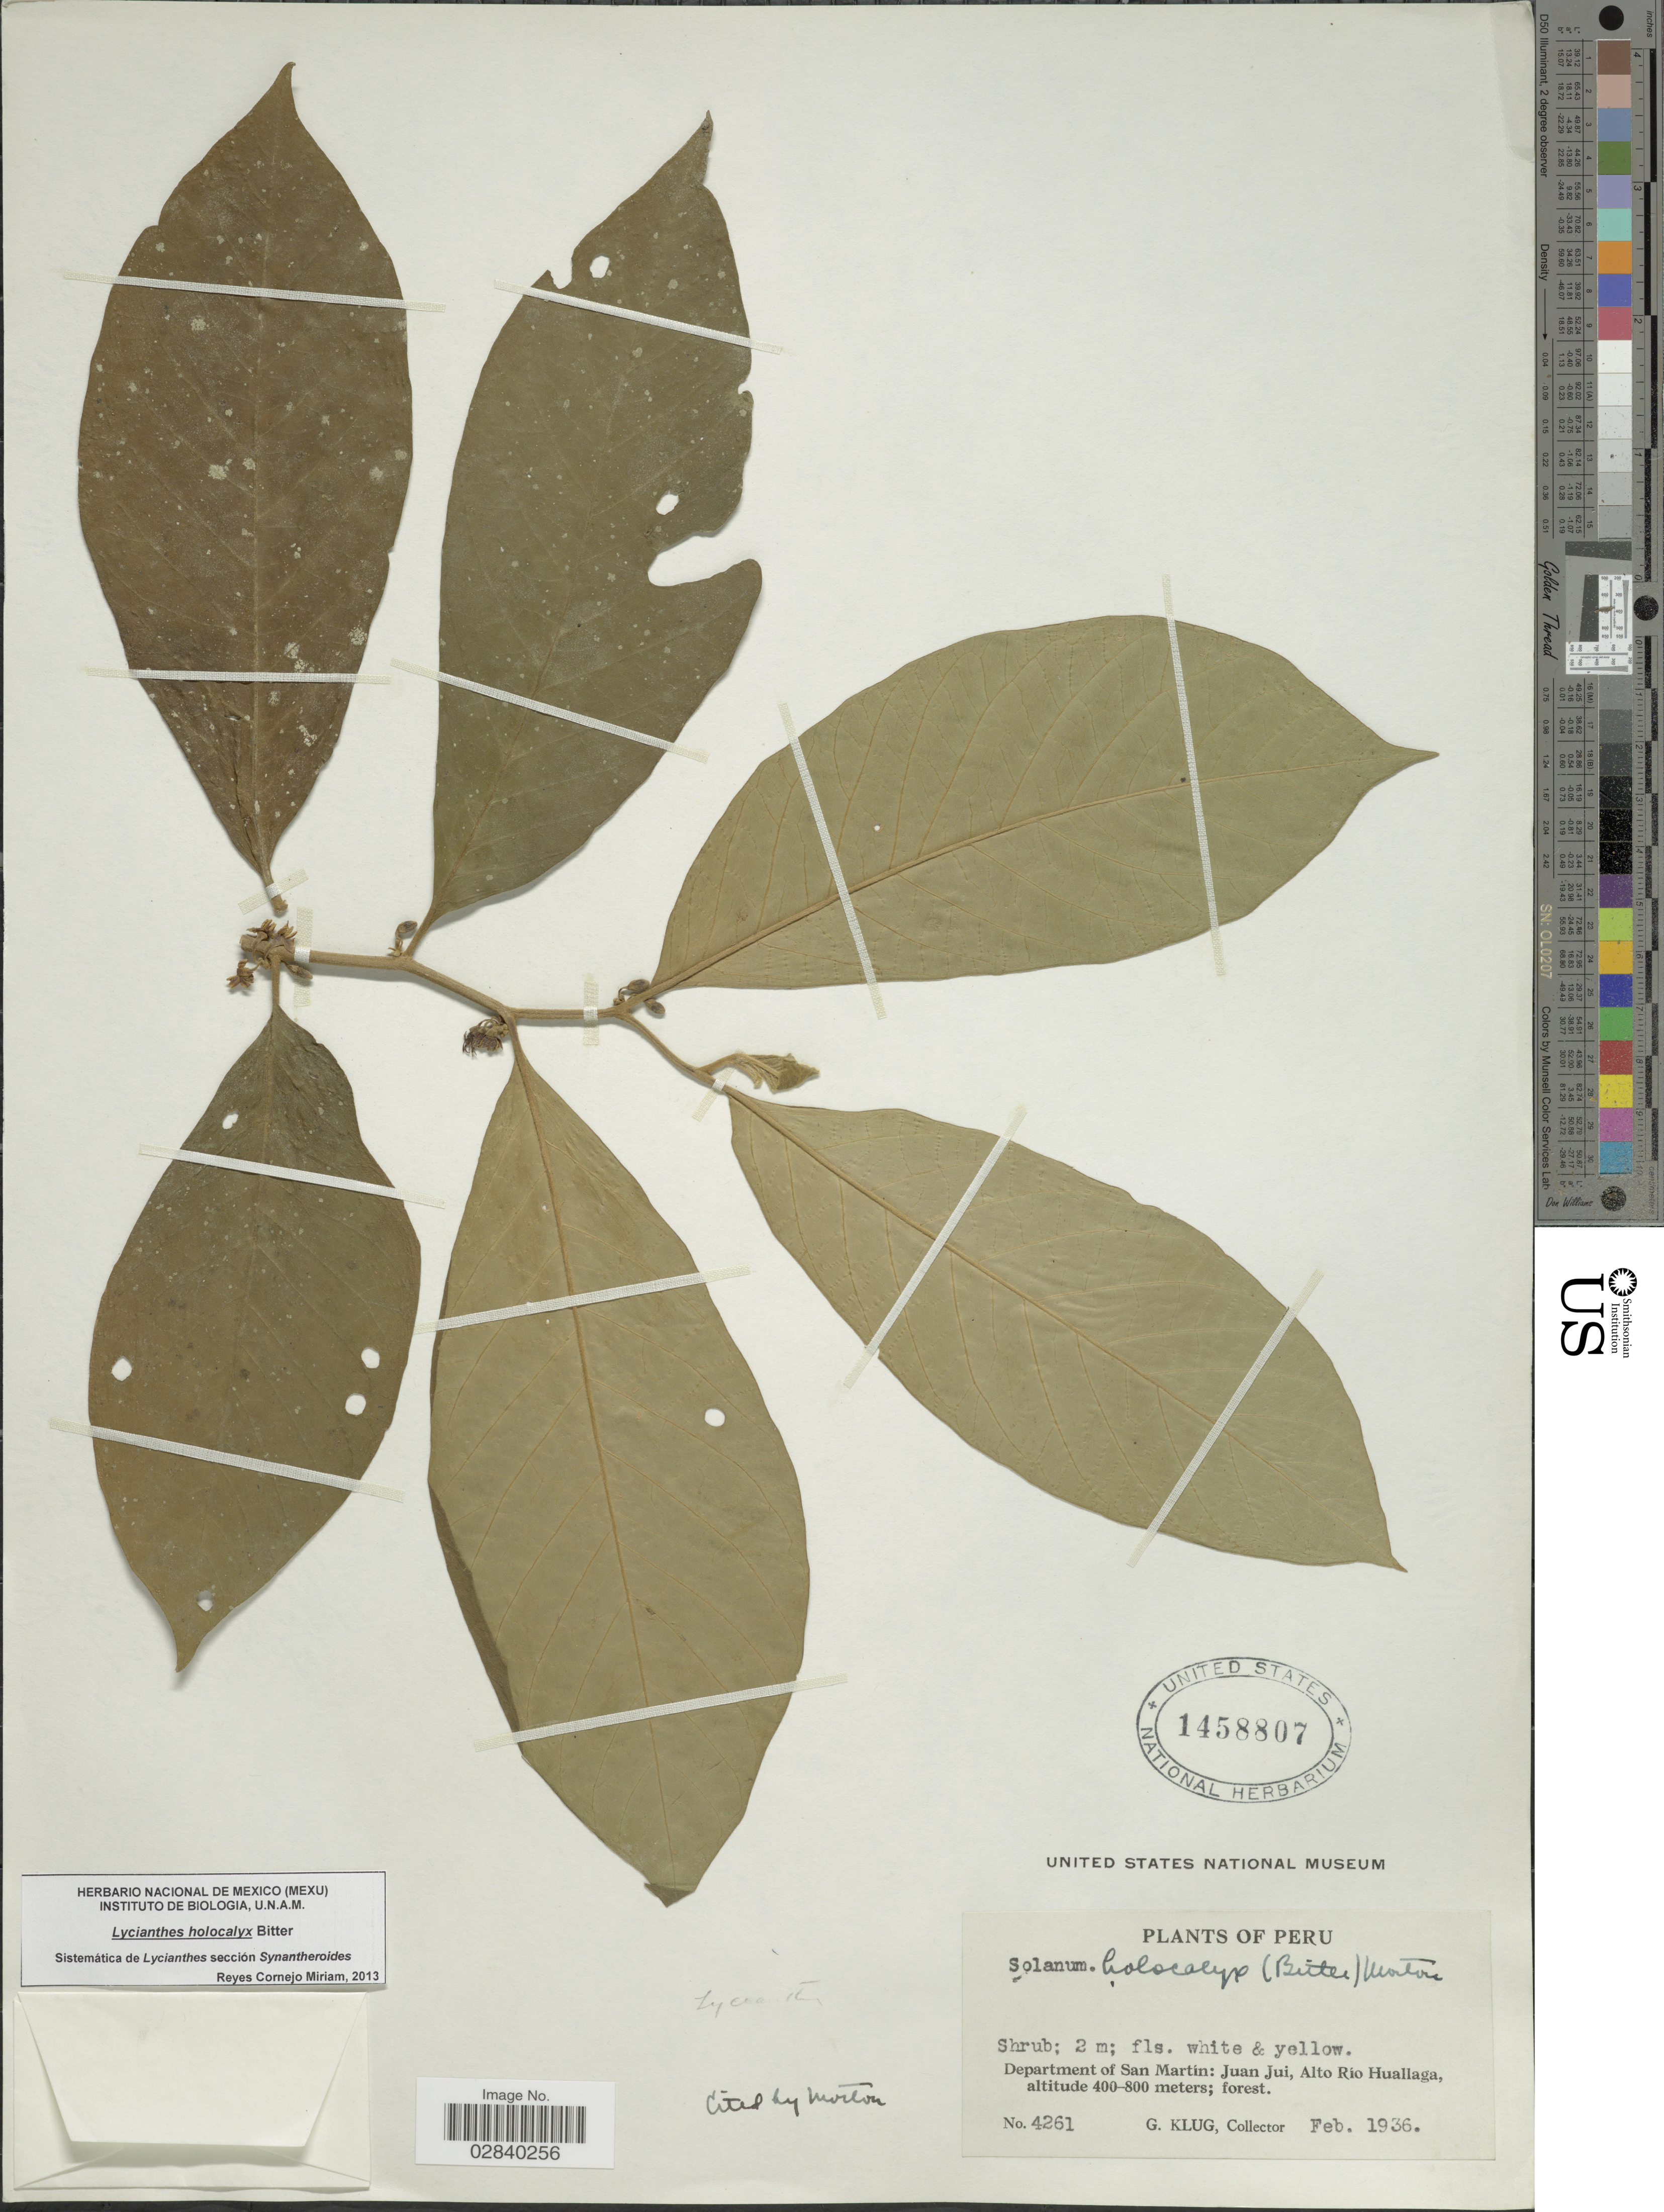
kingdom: Plantae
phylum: Tracheophyta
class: Magnoliopsida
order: Solanales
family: Solanaceae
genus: Lycianthes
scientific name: Lycianthes holocalyx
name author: Bitter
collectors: G. Klug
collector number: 4261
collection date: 1936-02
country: Peru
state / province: San Martín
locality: Department of San Martín: Juan Jui, Alto Río Huallaga.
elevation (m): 400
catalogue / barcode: US 1458807